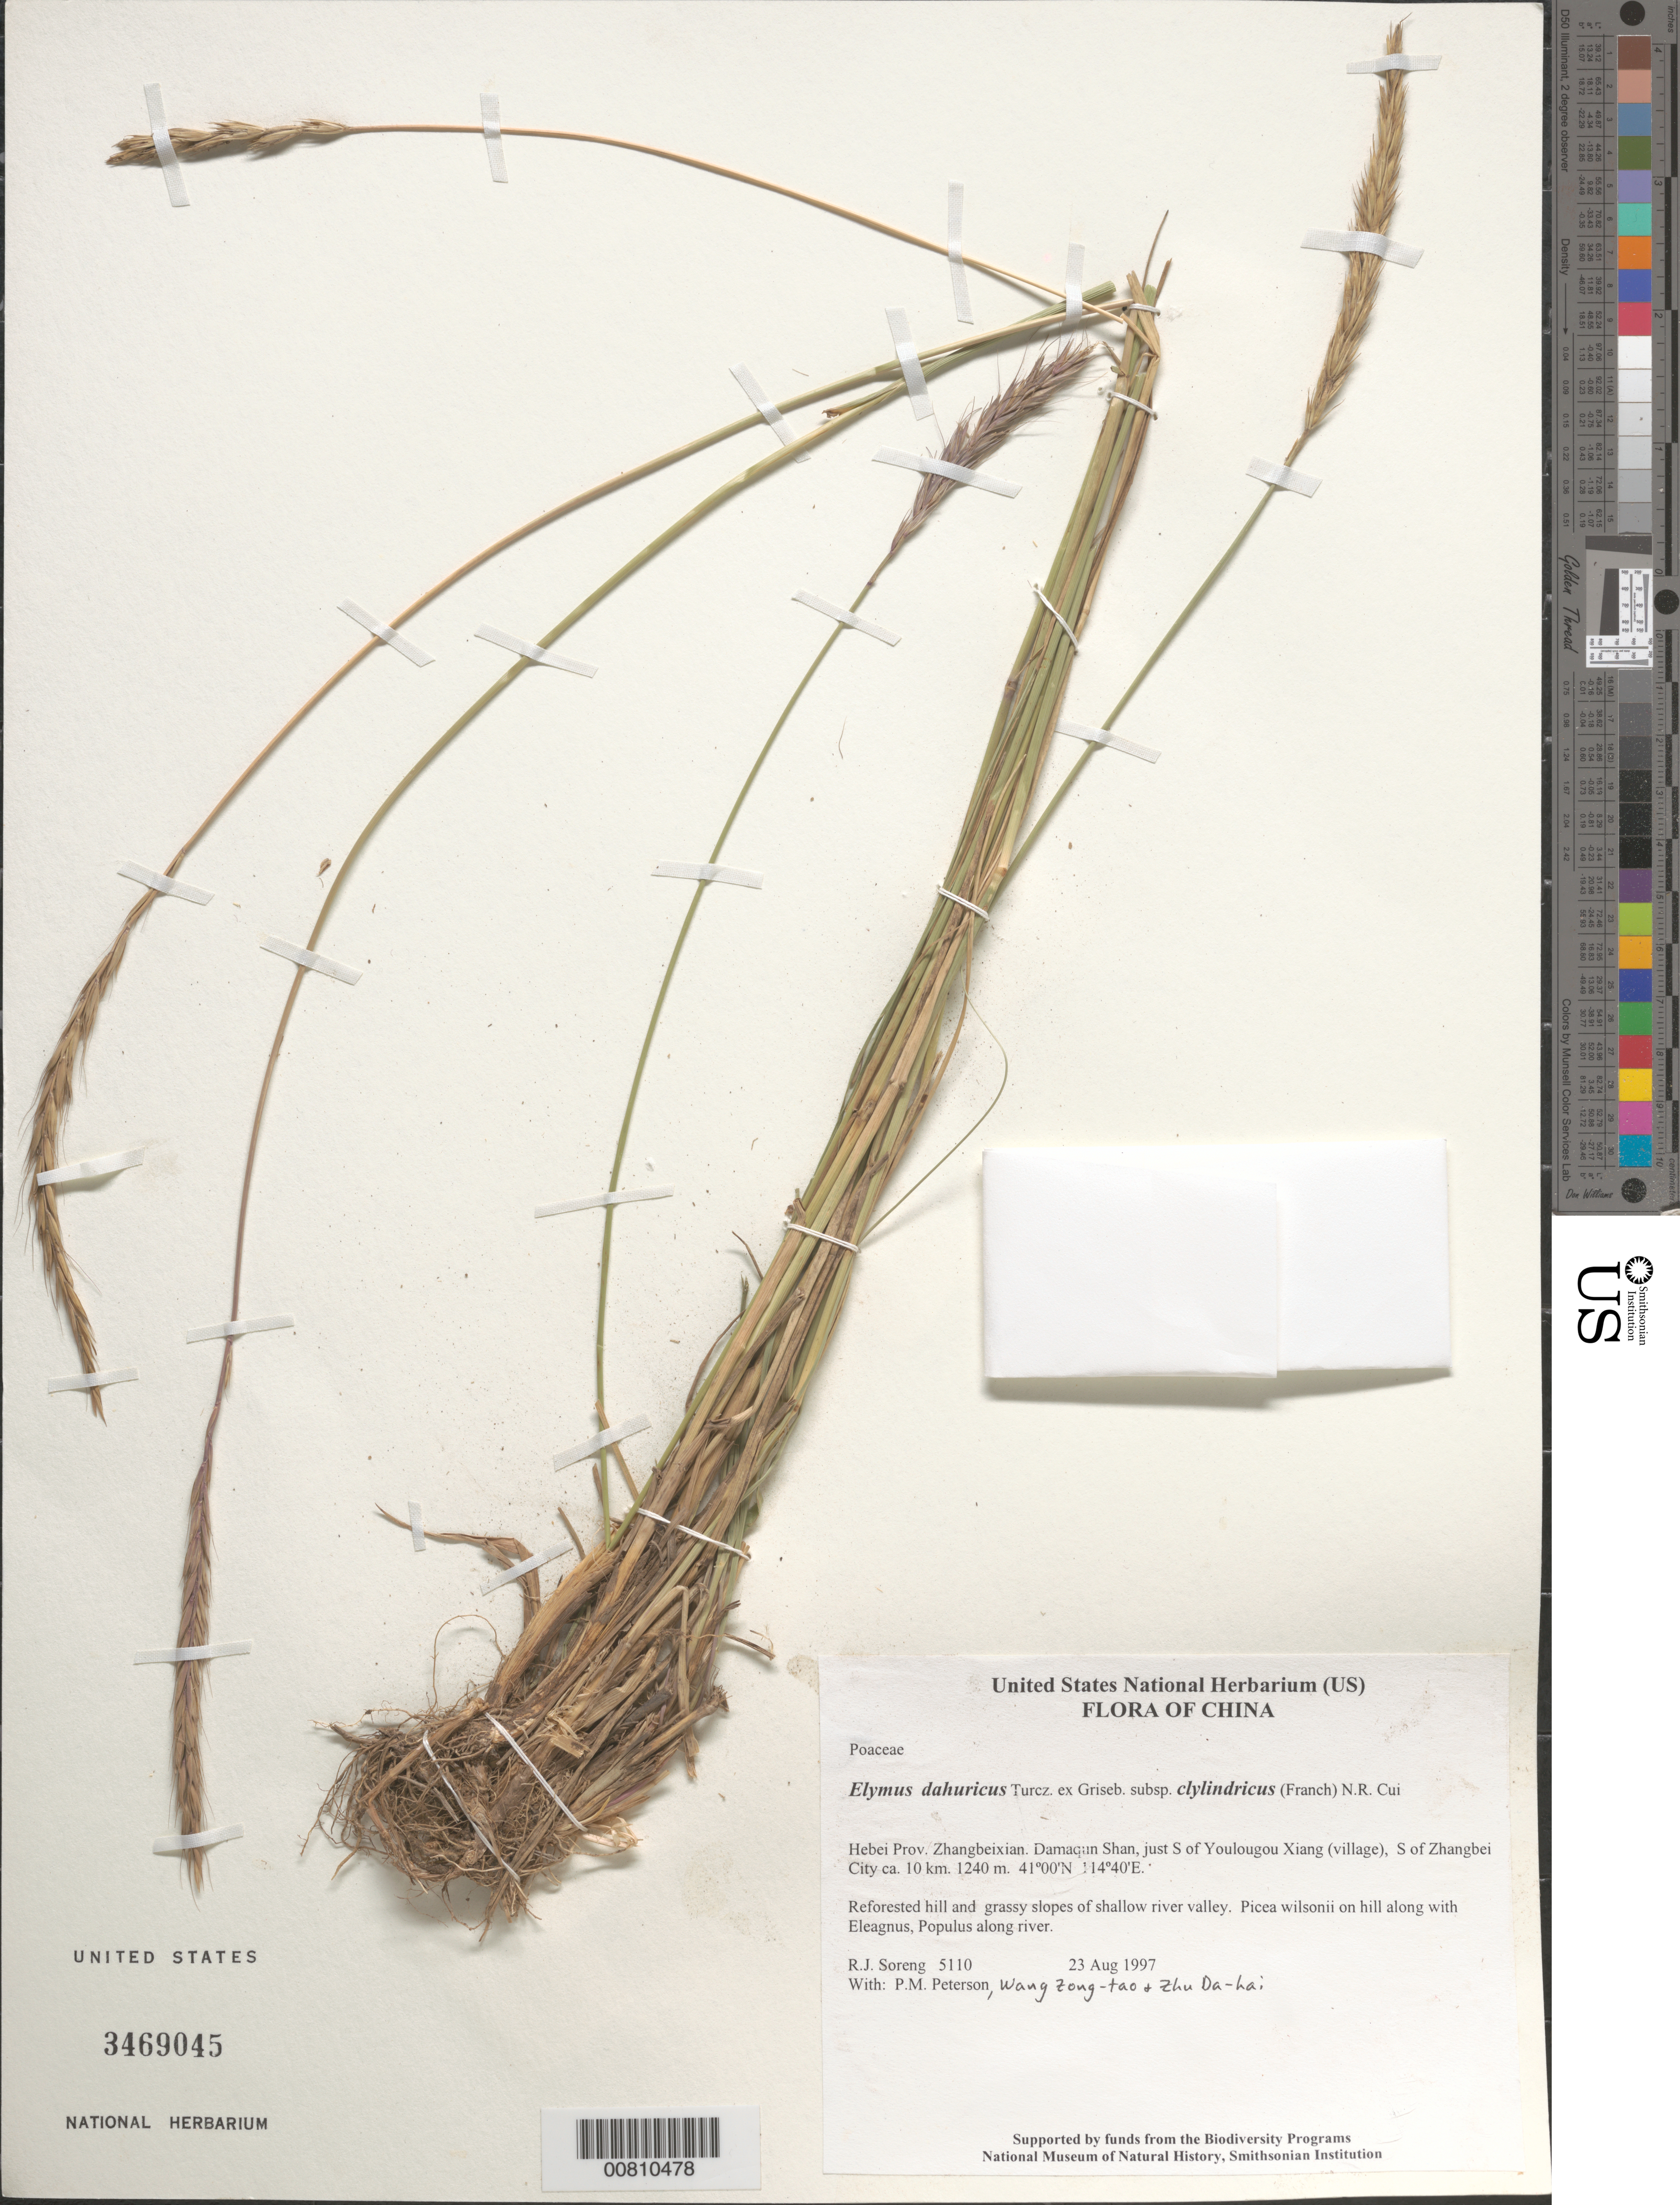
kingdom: Plantae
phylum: Tracheophyta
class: Liliopsida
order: Poales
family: Poaceae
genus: Elymus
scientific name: Elymus dahuricus subsp. clylindricus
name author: (Franch.) N.R. Cui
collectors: R. J. Soreng, P. M. Peterson & Zhu Da-hai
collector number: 5110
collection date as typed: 23 Aug 1997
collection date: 1997-08-23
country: China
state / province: Hebei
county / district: Zhangbeixian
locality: Damaqun Shan, just S of Youlougou Xiang (village), S of Zhangbei City ca. 10 km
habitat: Reforested hill and grassy slopes of shallow river valley. Picea wilsonii on hill along with Eleagnus, Populus along river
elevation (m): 1240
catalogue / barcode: US 3469045